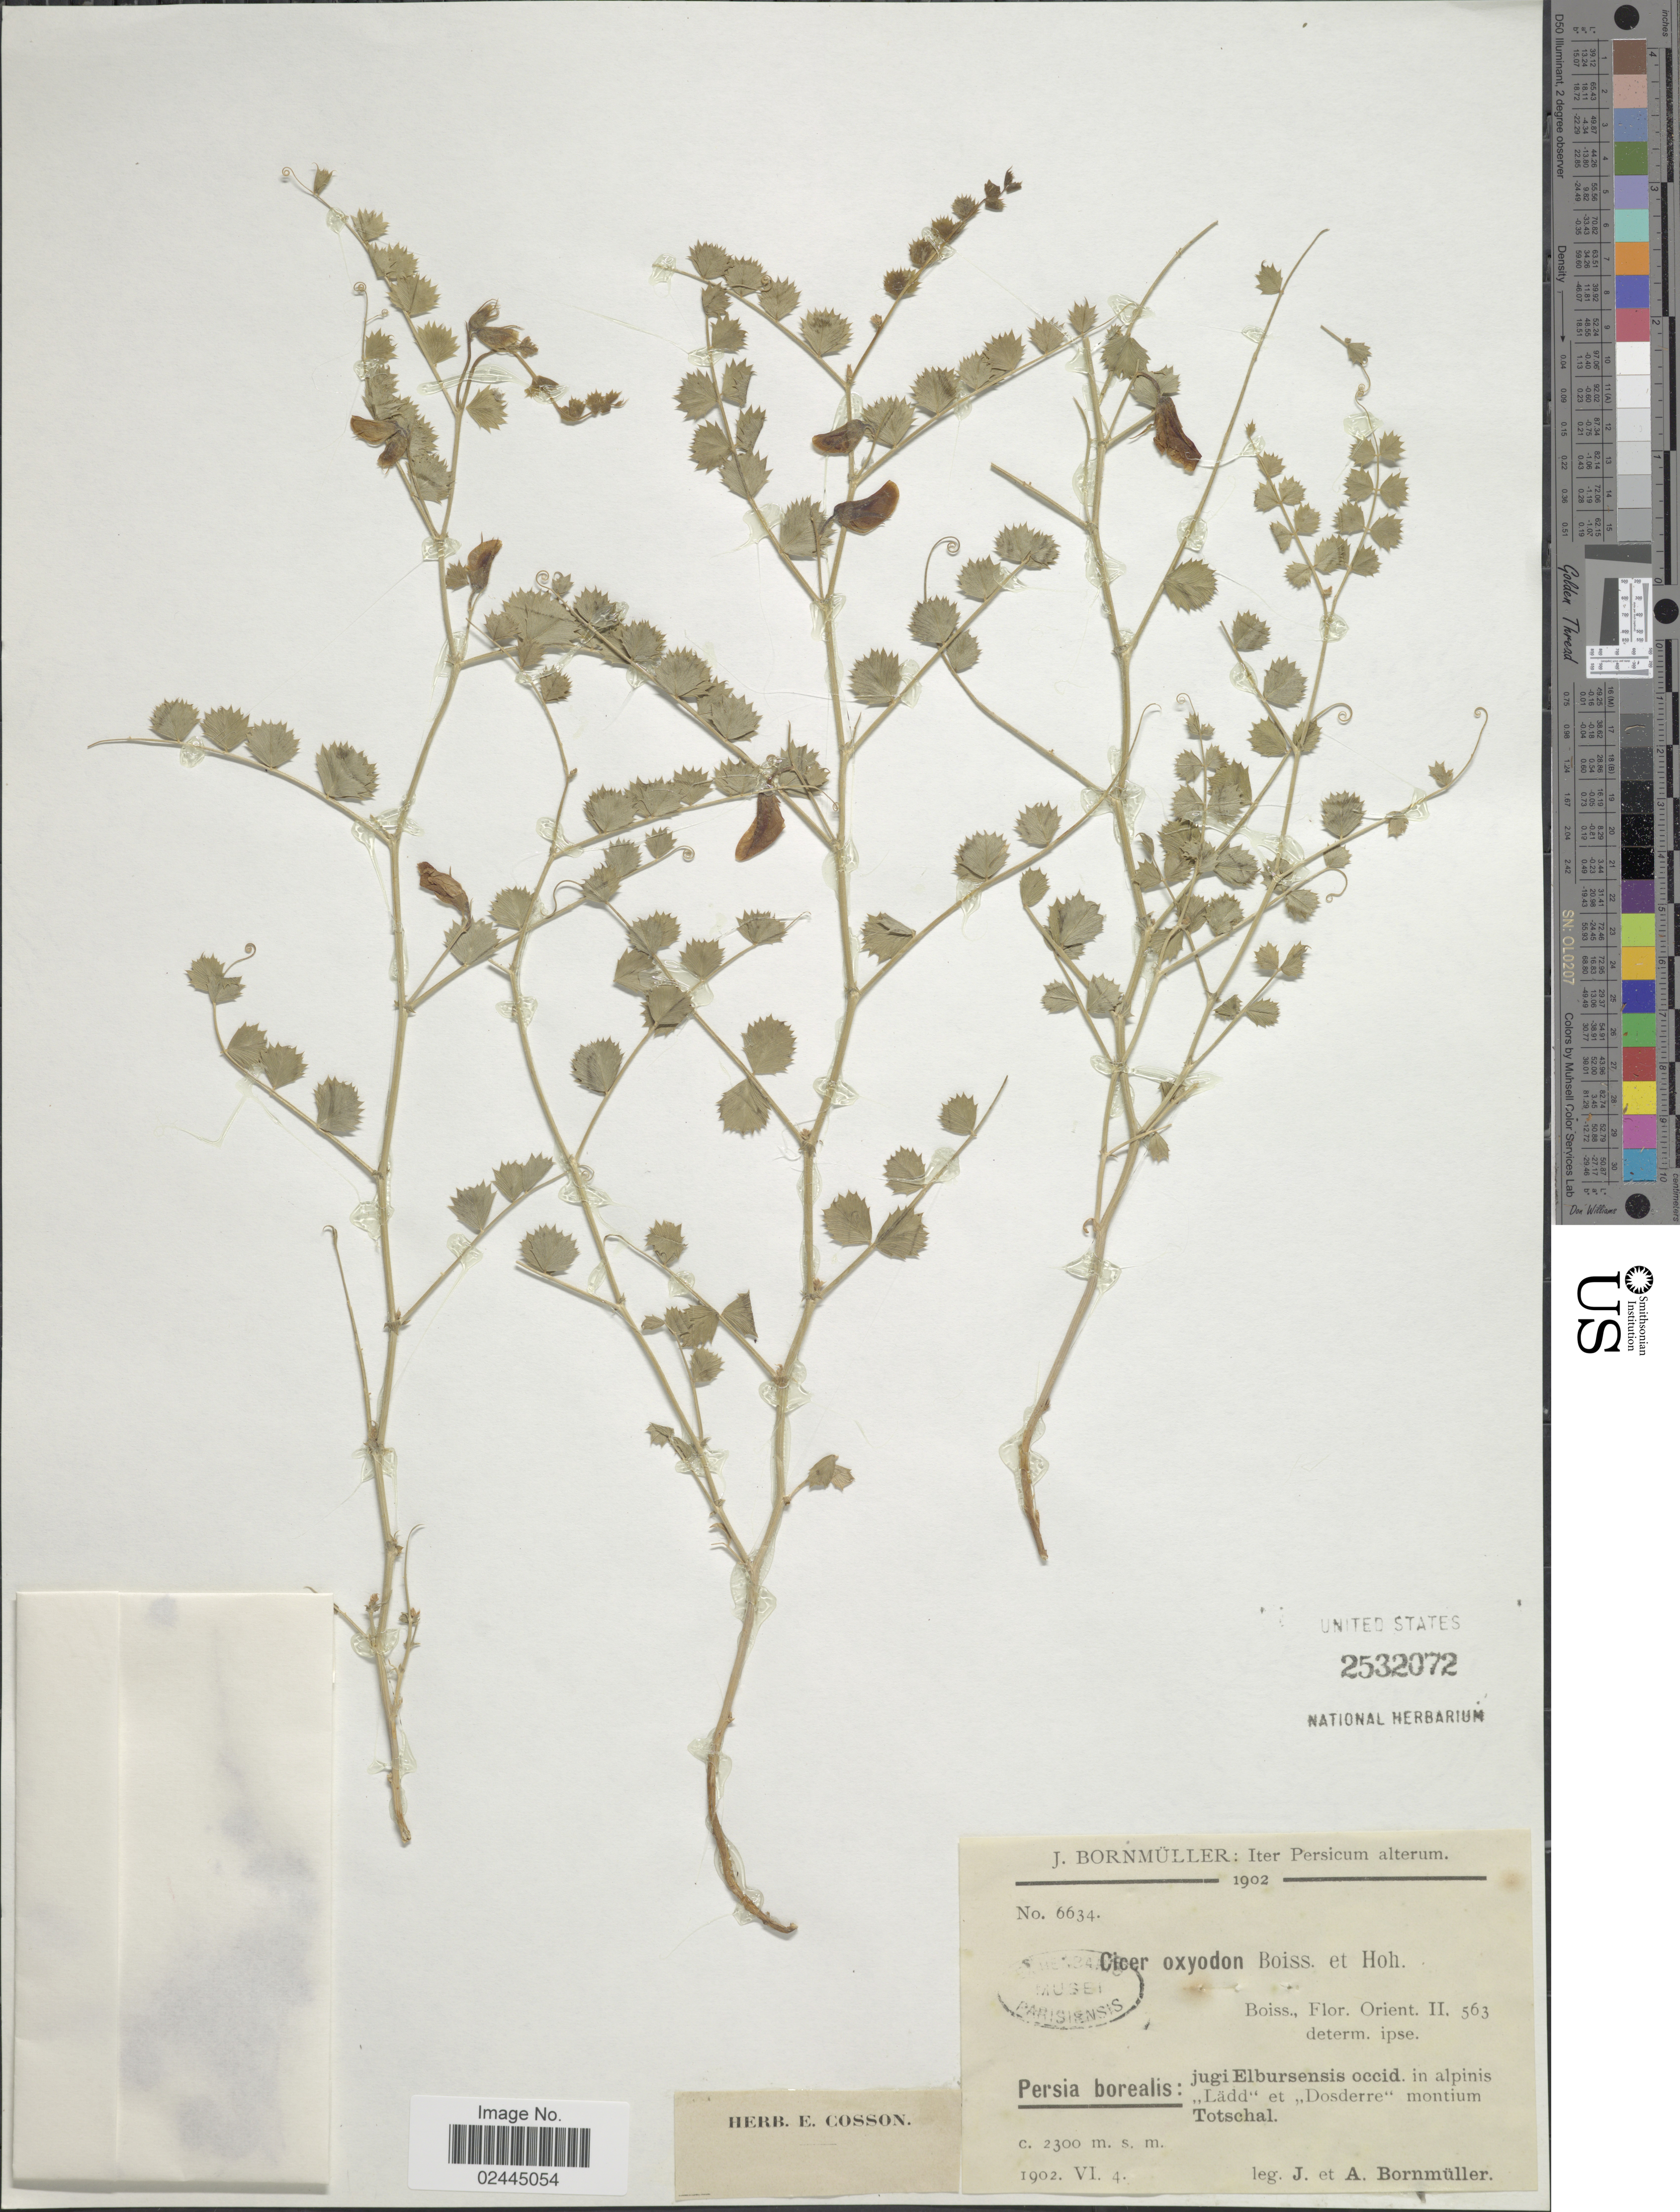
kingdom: Plantae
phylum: Tracheophyta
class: Magnoliopsida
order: Fabales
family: Fabaceae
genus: Cicer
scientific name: Cicer oxyodon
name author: Boiss. & Hohen.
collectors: J. Bornmüller & A. Bornmueller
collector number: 6634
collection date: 1902-06-04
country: Iran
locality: Persia Borealis: jug Elbursensis occid, in alpinis Ladd et Dosderre, Montium. Totschal.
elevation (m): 2300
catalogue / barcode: US 2532072